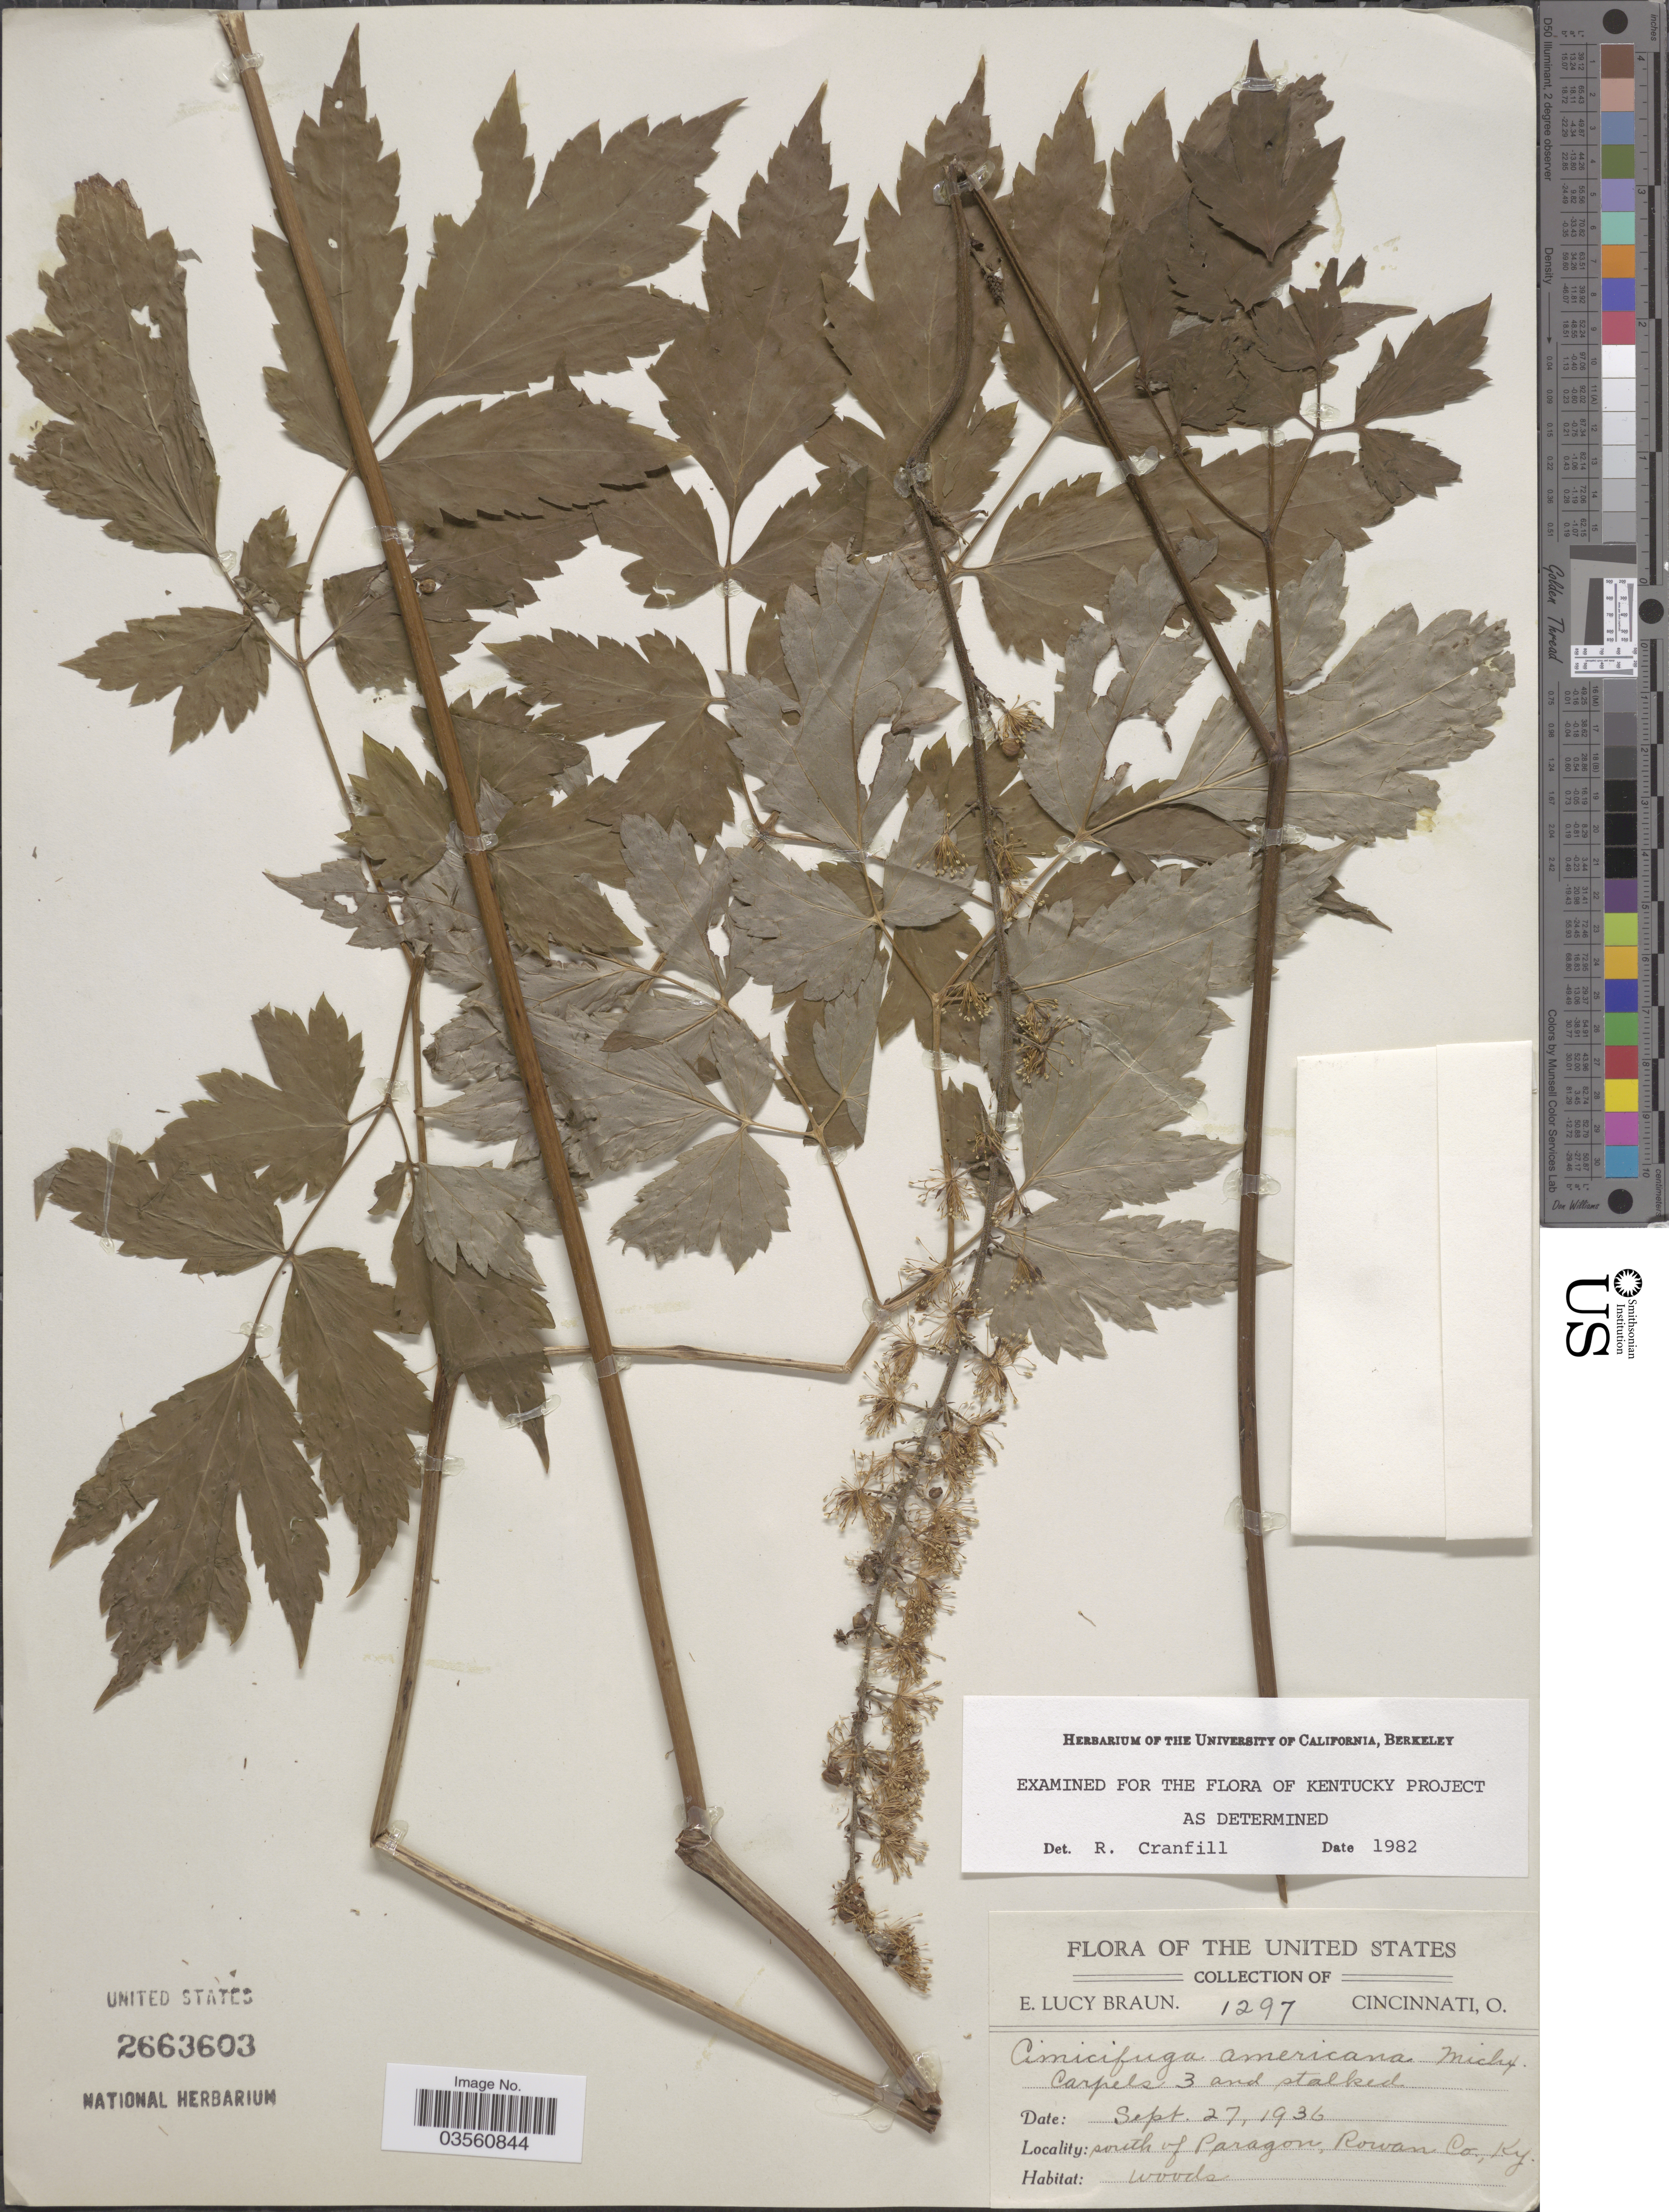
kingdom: Plantae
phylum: Tracheophyta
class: Magnoliopsida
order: Ranunculales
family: Ranunculaceae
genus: Actaea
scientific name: Actaea podocarpa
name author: DC.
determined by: Strong, M. T., (US), Smithsonian Institution - National Museum of Natural History (UNITED STATES)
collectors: E. L. Braun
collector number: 1297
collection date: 1936-09-27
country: United States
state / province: Kentucky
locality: South of Paragon, Rowan Co.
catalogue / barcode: US 2663603